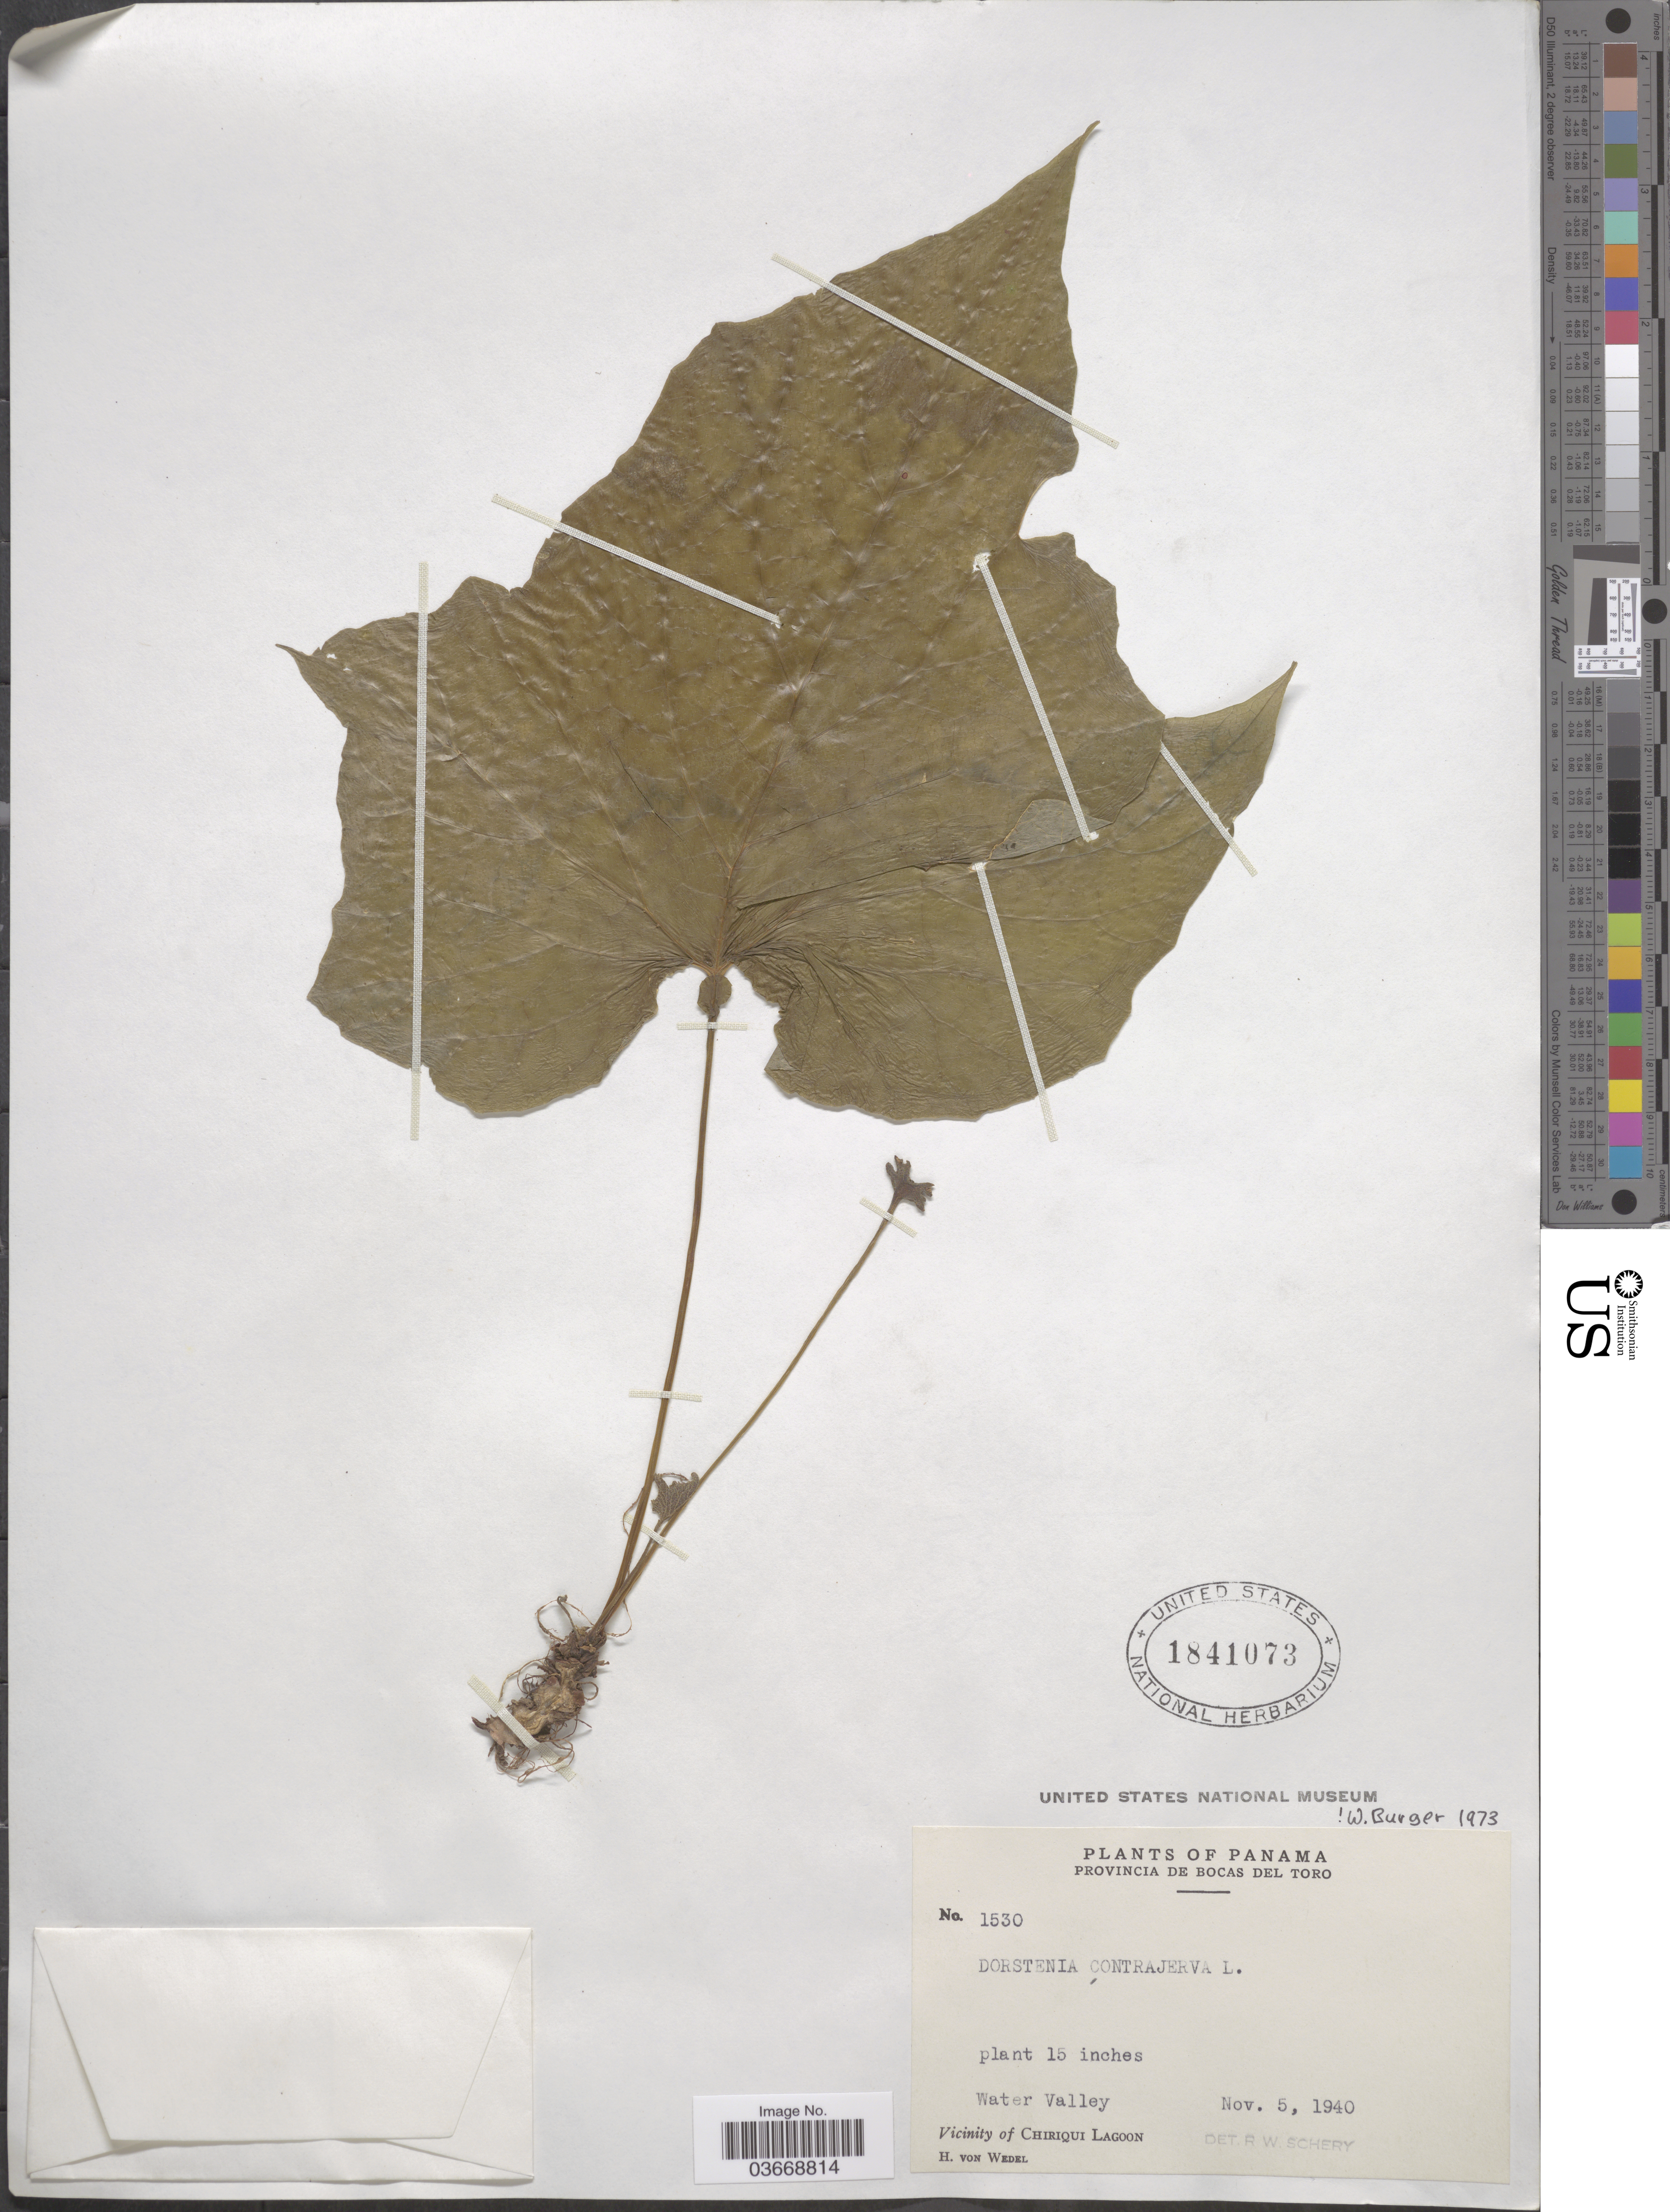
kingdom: Plantae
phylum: Tracheophyta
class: Magnoliopsida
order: Rosales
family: Moraceae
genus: Dorstenia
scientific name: Dorstenia contrajerva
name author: L.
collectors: H. von Wedel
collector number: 1530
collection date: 1940-11-05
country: Panama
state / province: Bocas del Toro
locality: Water Valley. Vicinity of Chiriqui Lagoon.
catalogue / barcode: US 1841073